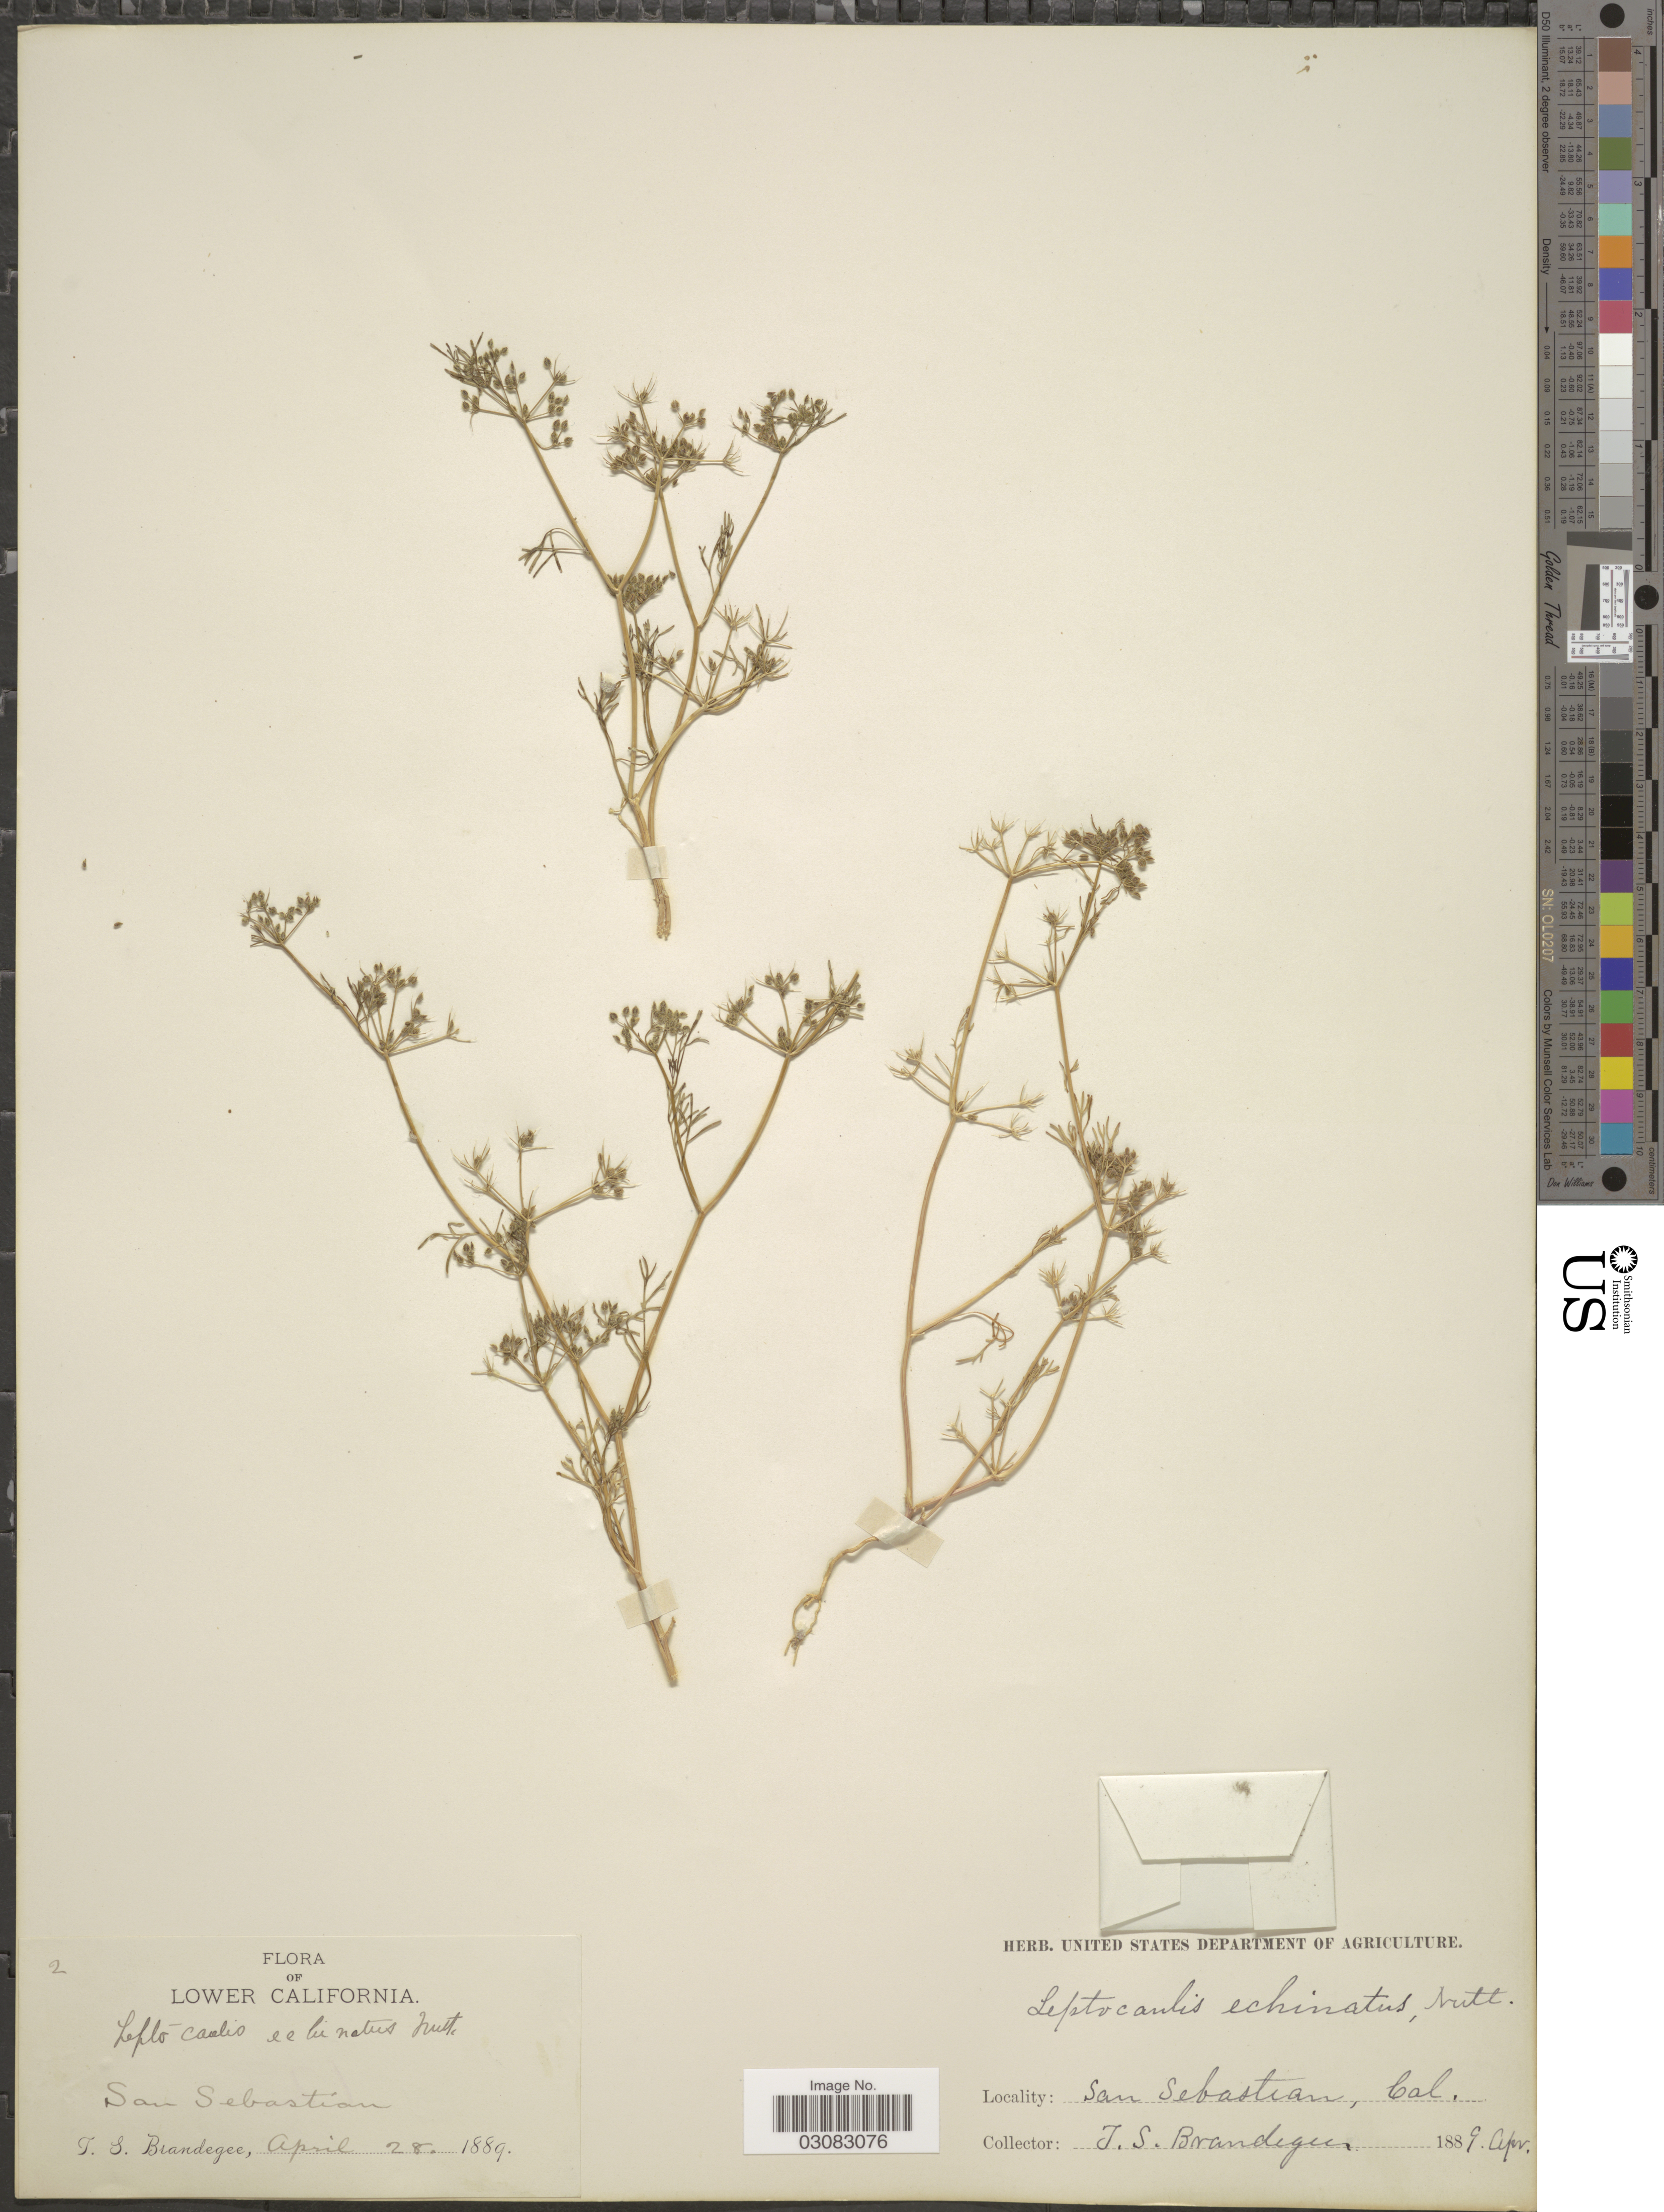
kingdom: Plantae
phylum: Tracheophyta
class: Magnoliopsida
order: Apiales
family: Apiaceae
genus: Spermolepis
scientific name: Spermolepis echinata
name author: (Nutt. ex DC.) A. Heller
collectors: T. S. Brandegee (herbarium)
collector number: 2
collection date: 1889-04-28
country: United States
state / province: California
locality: Lower California. San Sebastian.